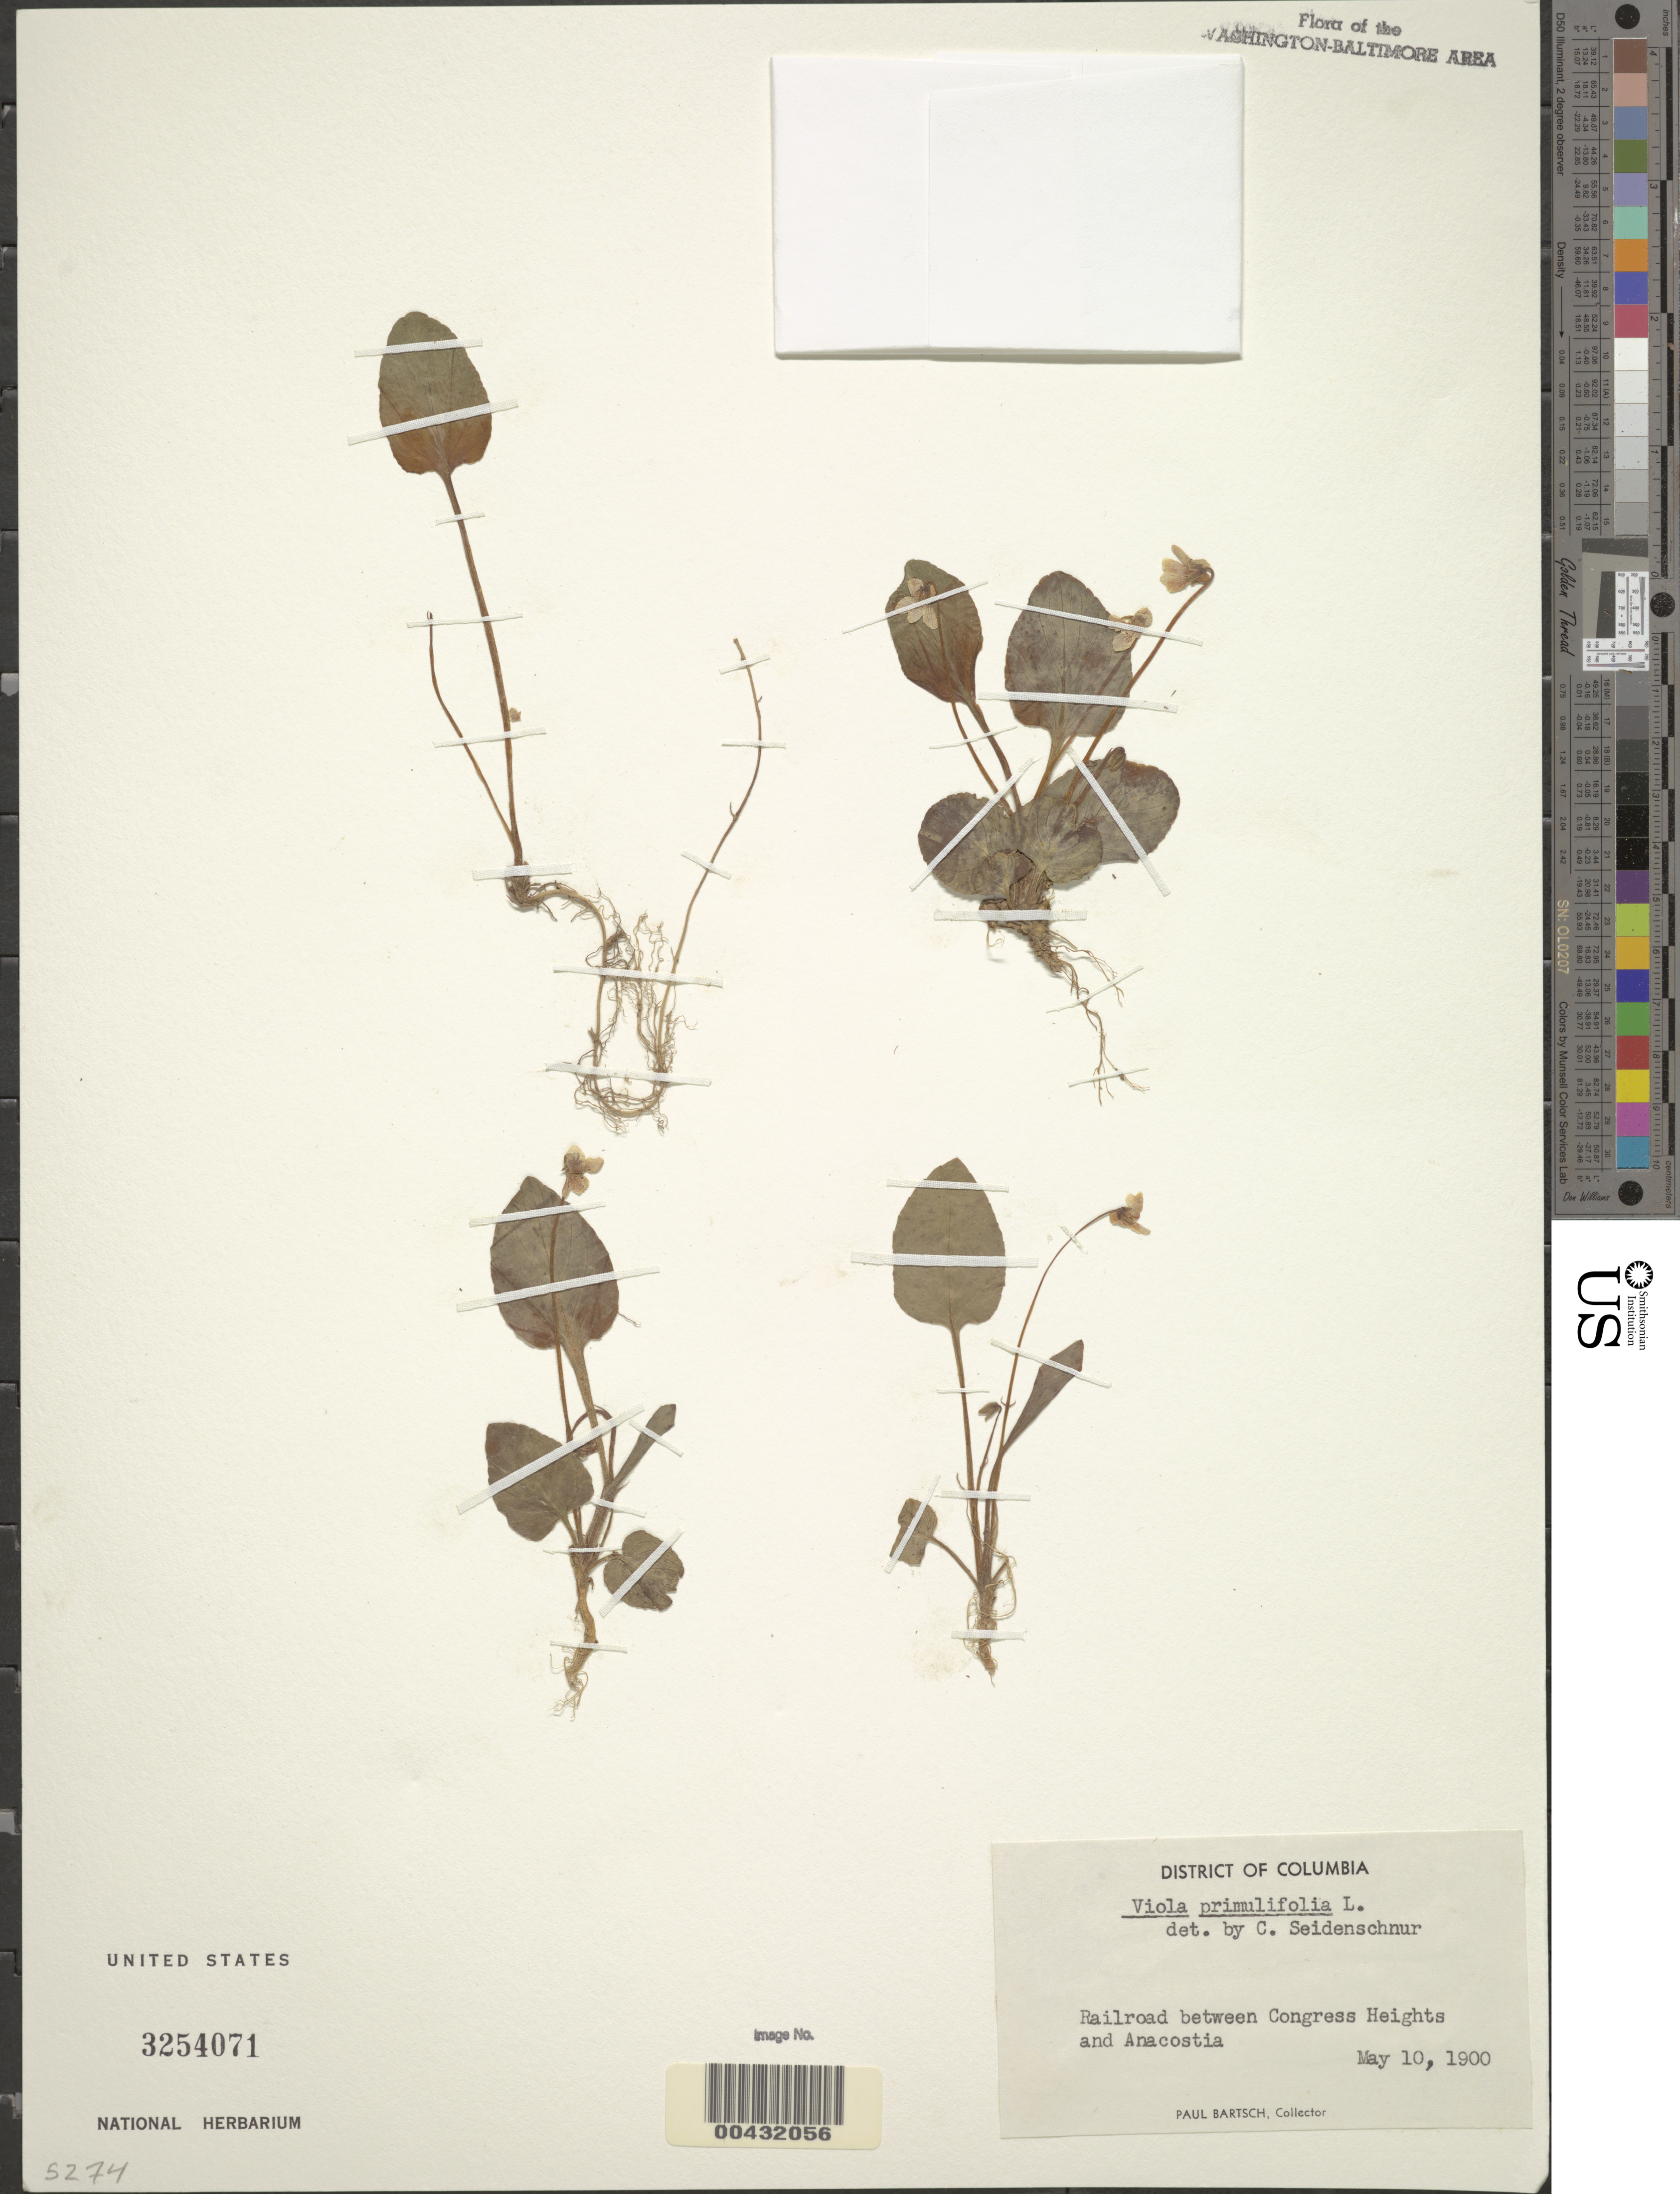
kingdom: Plantae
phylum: Tracheophyta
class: Magnoliopsida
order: Malpighiales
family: Violaceae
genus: Viola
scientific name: Viola primulifolia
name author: L.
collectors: P. Bartsch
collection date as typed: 10 May 1900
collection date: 1900-05-10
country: United States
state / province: District of Columbia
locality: Railroad between Congress Heights and Anacostia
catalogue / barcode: US 3254071